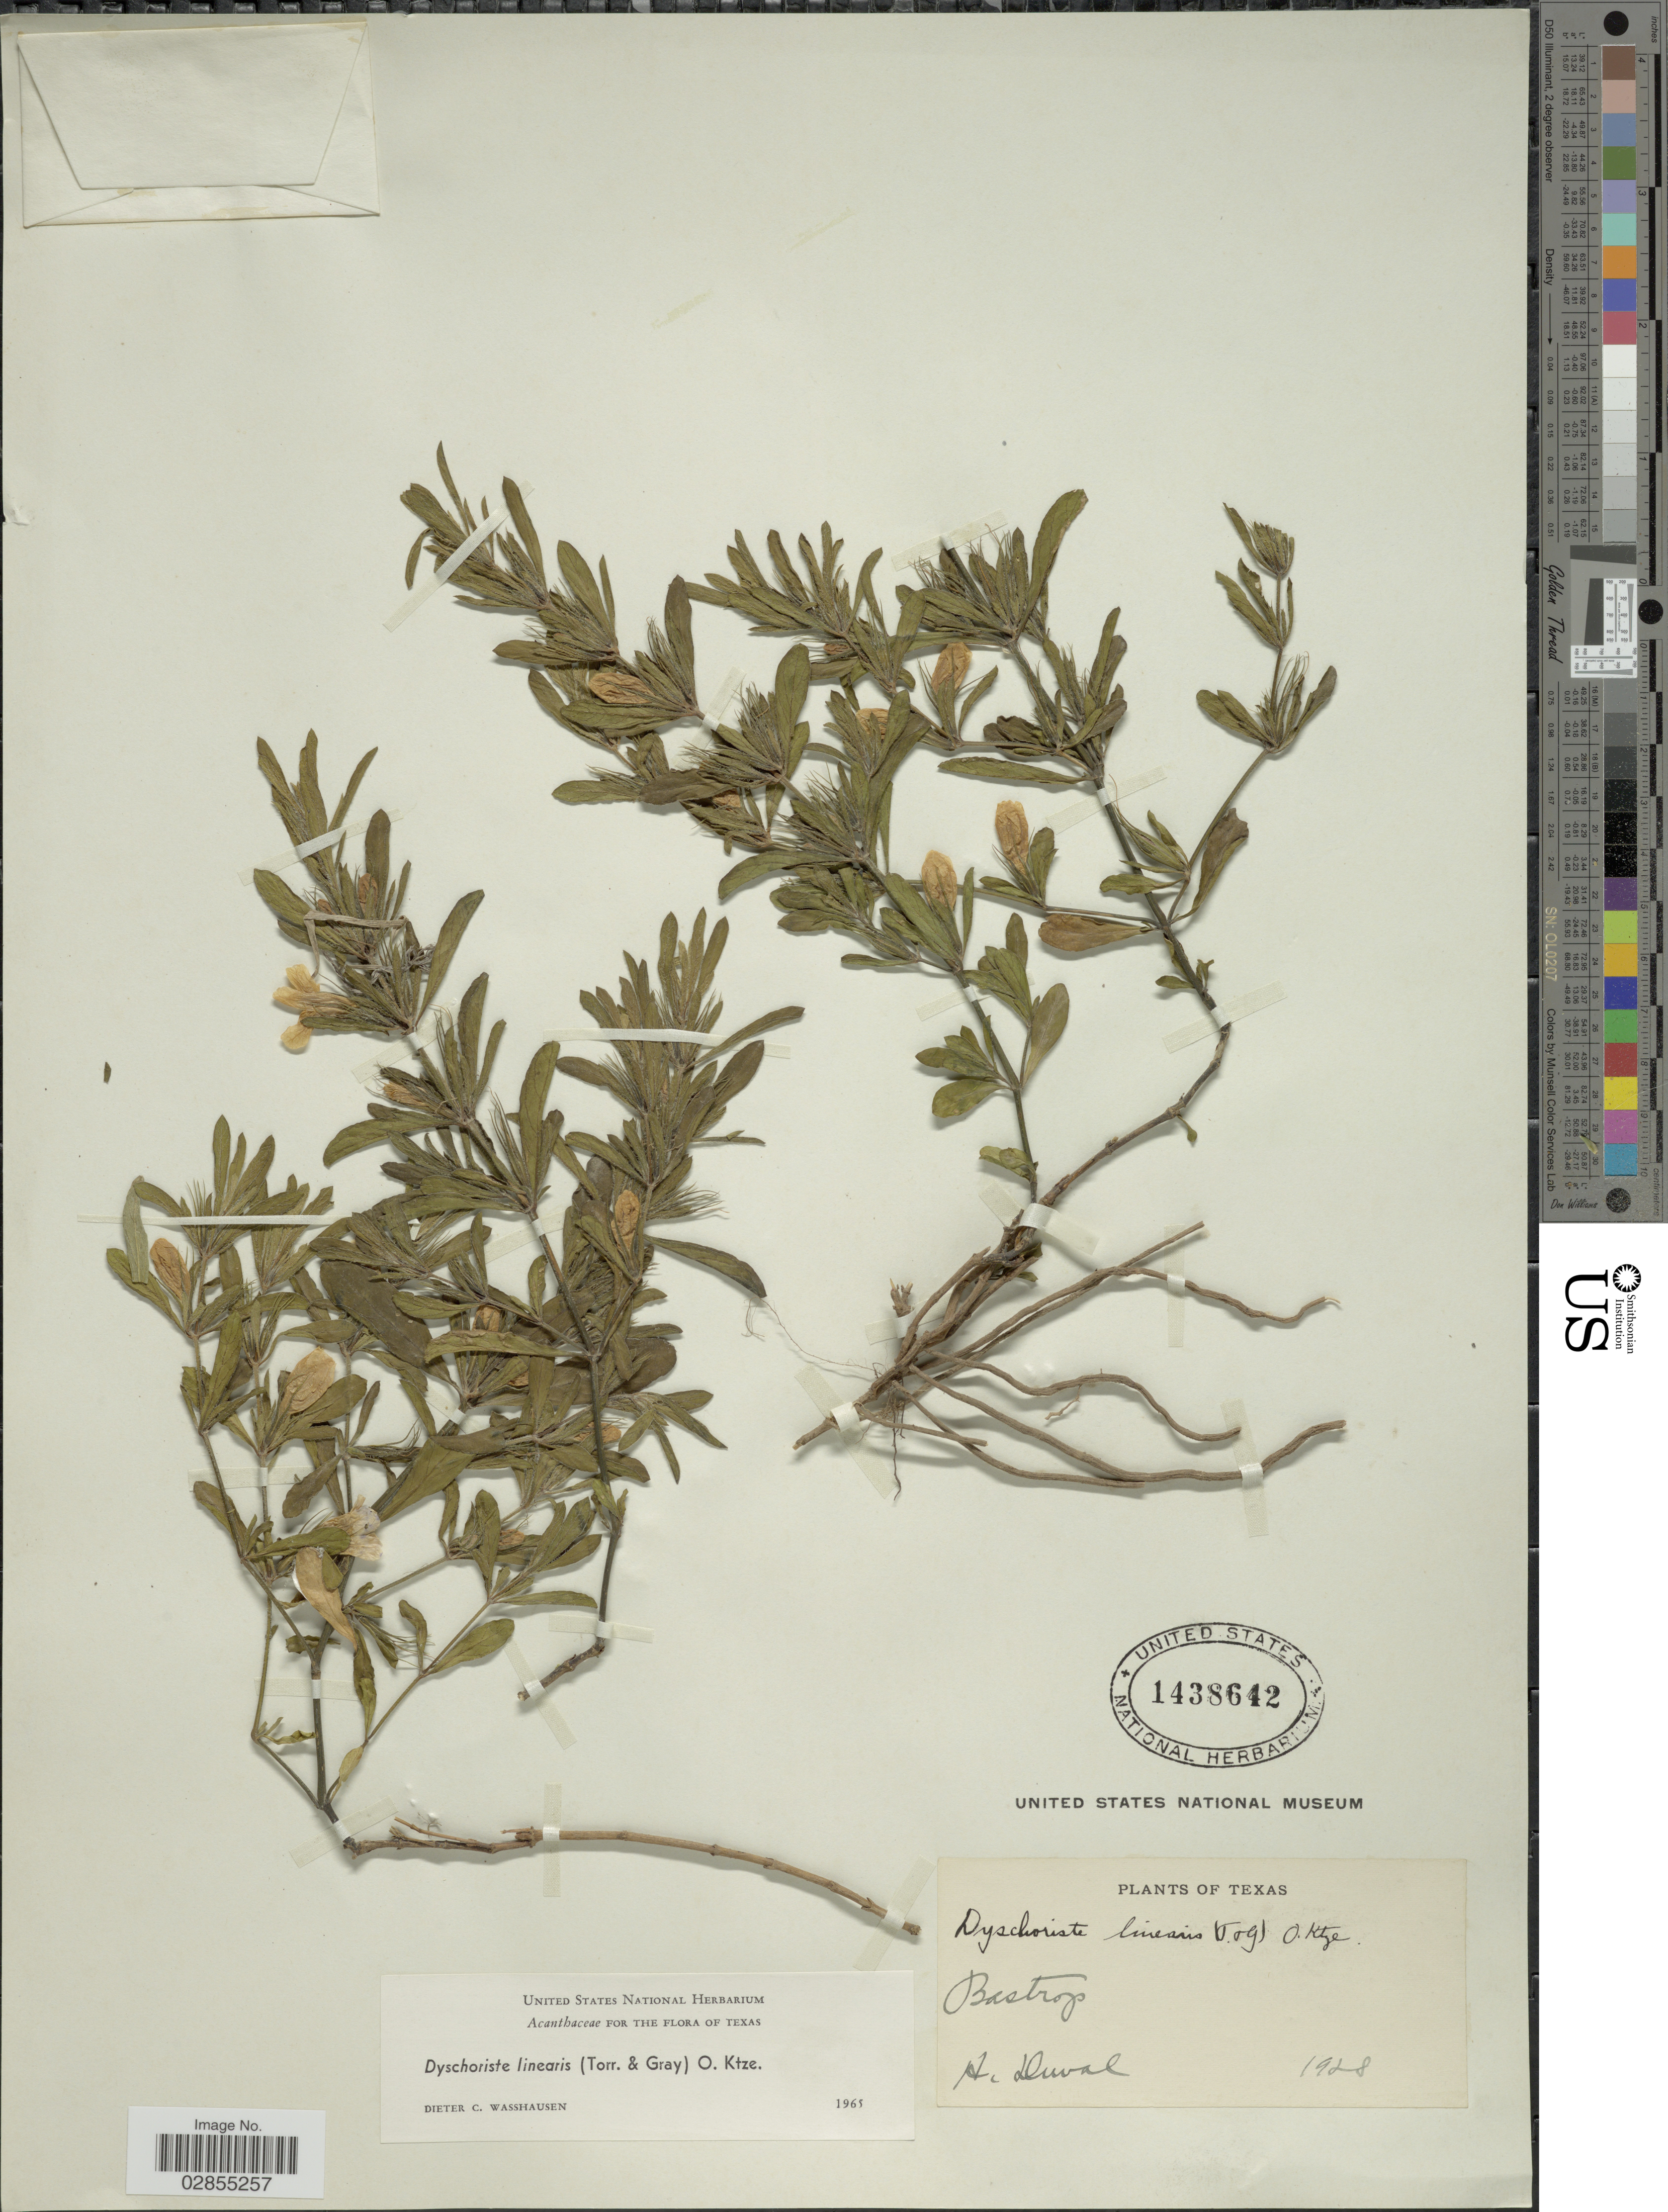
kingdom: Plantae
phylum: Tracheophyta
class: Magnoliopsida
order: Lamiales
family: Acanthaceae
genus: Dyschoriste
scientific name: Dyschoriste linearis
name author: (Torr. & A. Gray) Kuntze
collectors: H. Duval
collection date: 1928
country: United States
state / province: Texas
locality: Bastrop.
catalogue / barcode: US 1438642